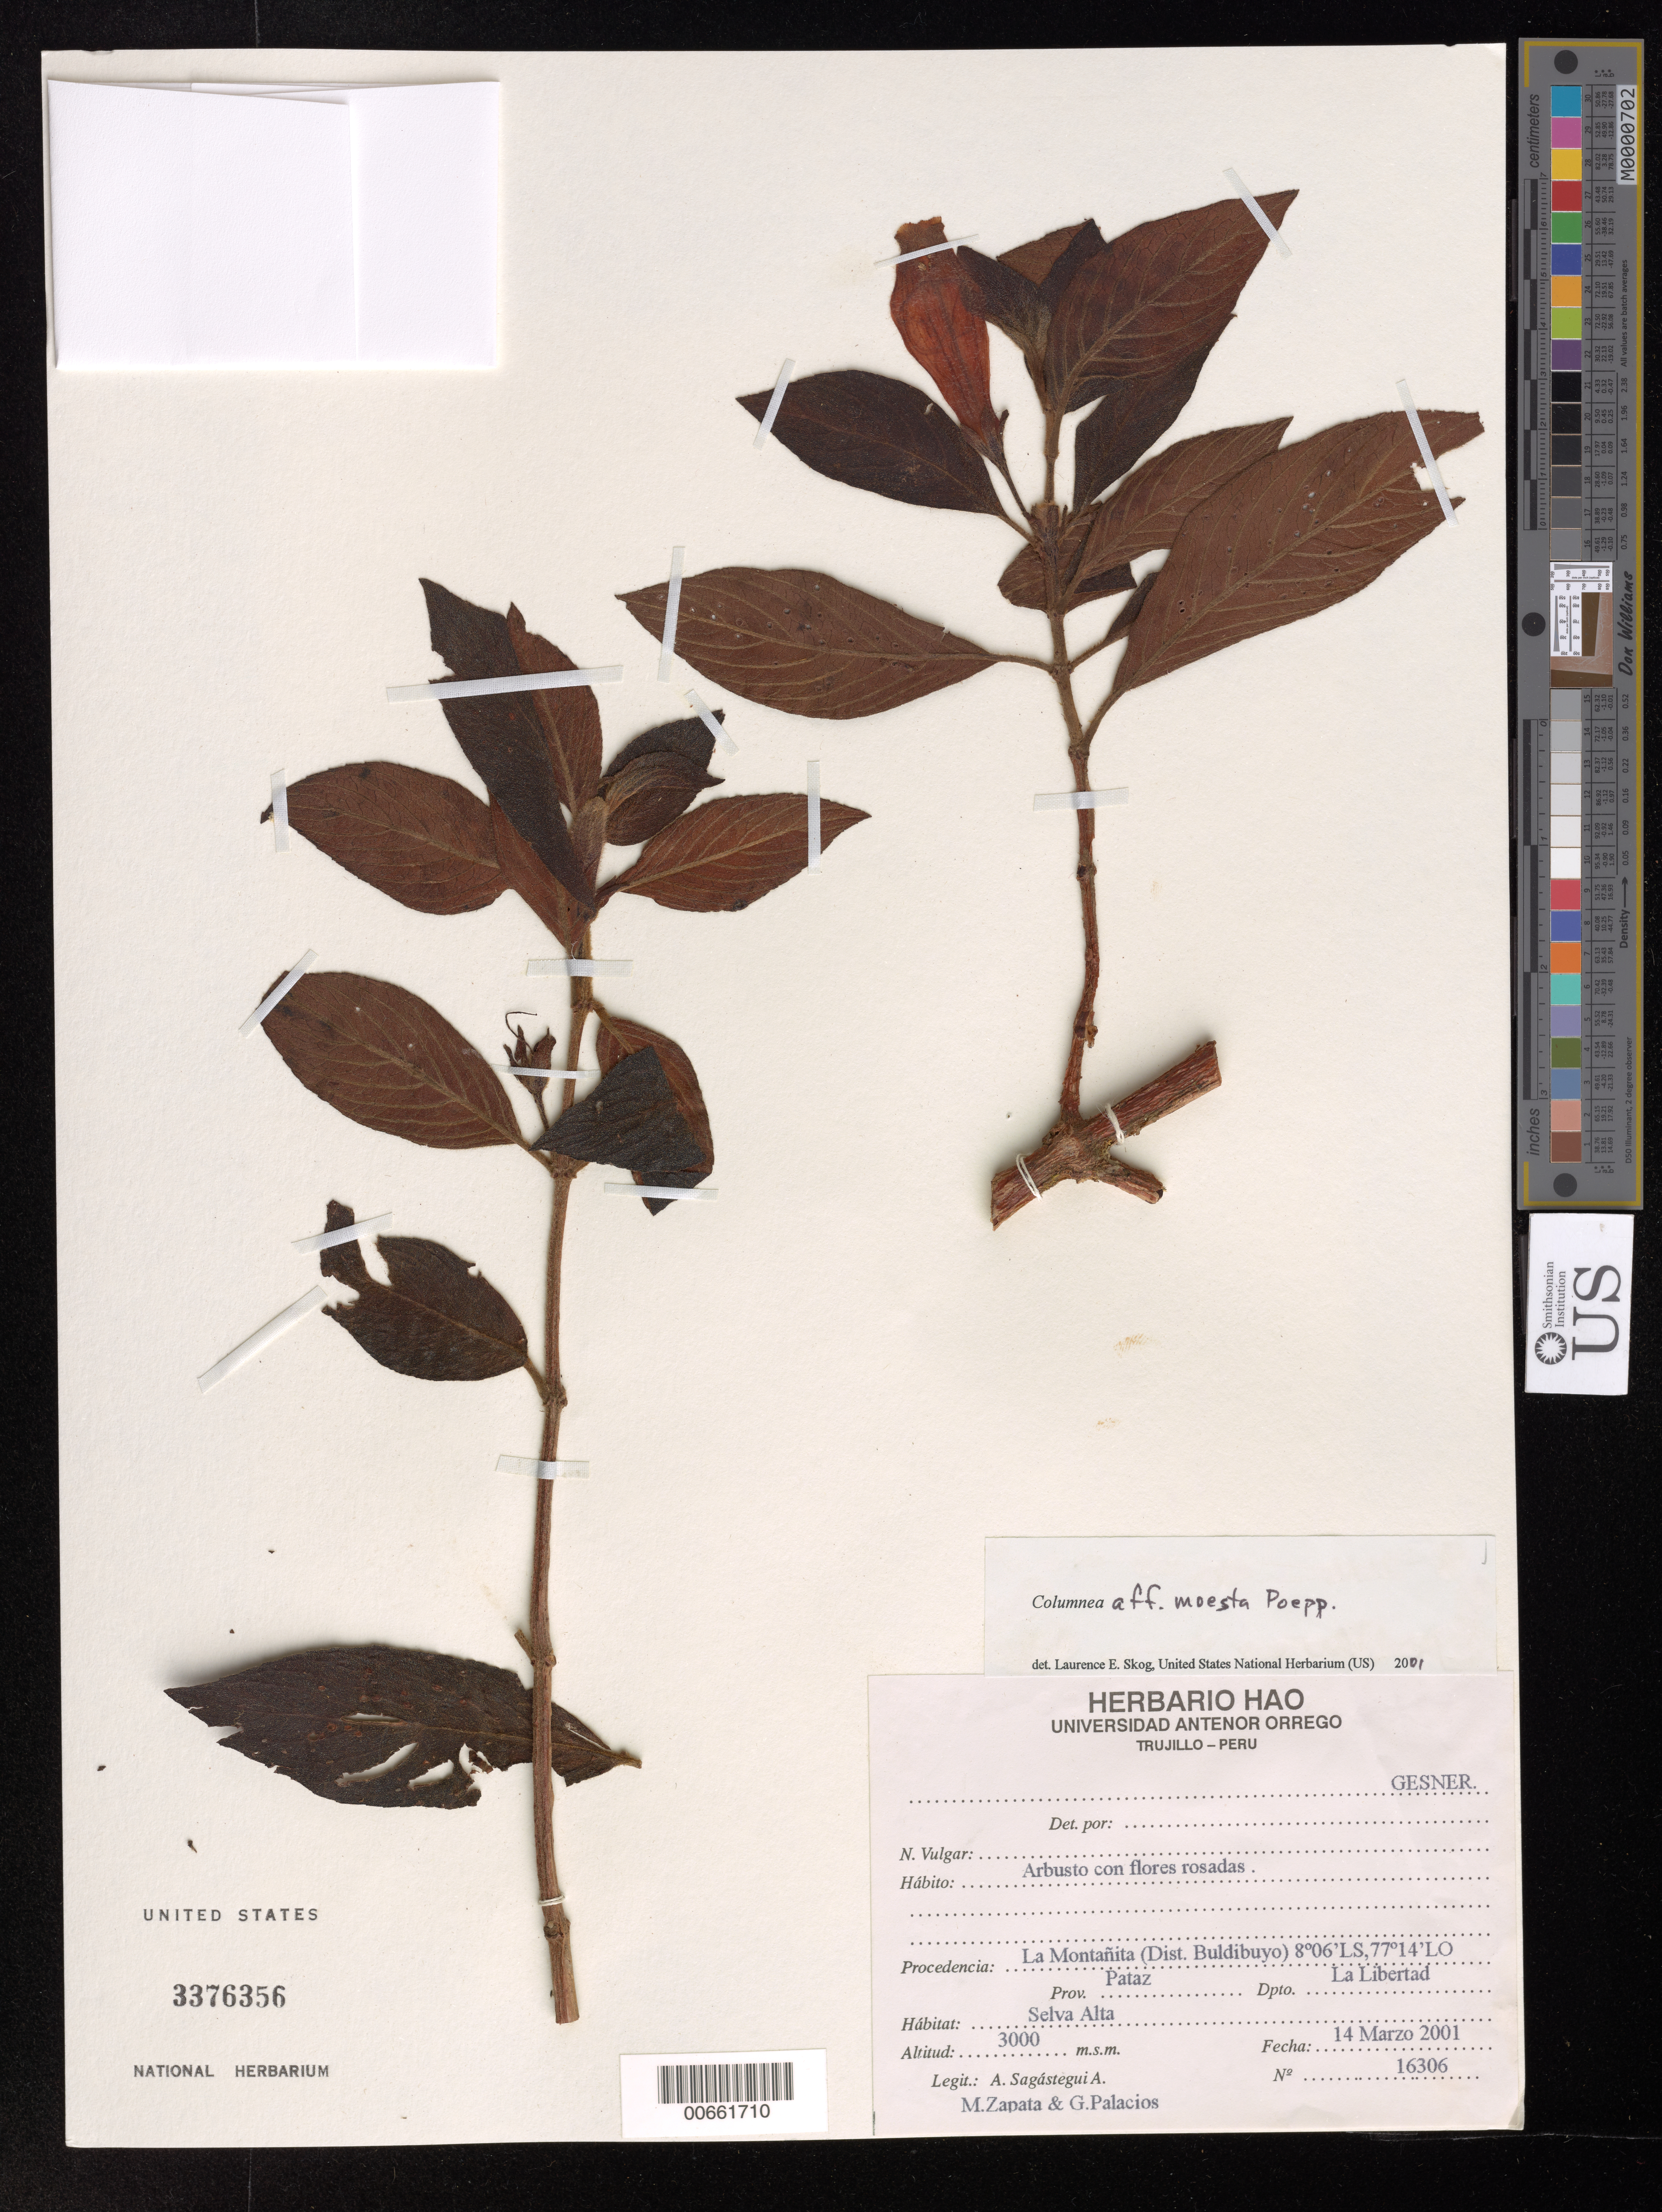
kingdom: Plantae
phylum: Tracheophyta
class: Magnoliopsida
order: Lamiales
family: Gesneriaceae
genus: Columnea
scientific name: Columnea moesta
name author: Poepp.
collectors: A. Sagástegui A., M. Zapata & G. Palacios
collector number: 16306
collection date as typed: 14 Mar 2001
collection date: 2001-03-14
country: Peru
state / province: La Libertad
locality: Prov. Pataz, La Montañita (Dist. Buldibuyo)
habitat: Selva alta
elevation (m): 3000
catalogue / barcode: US 3376356